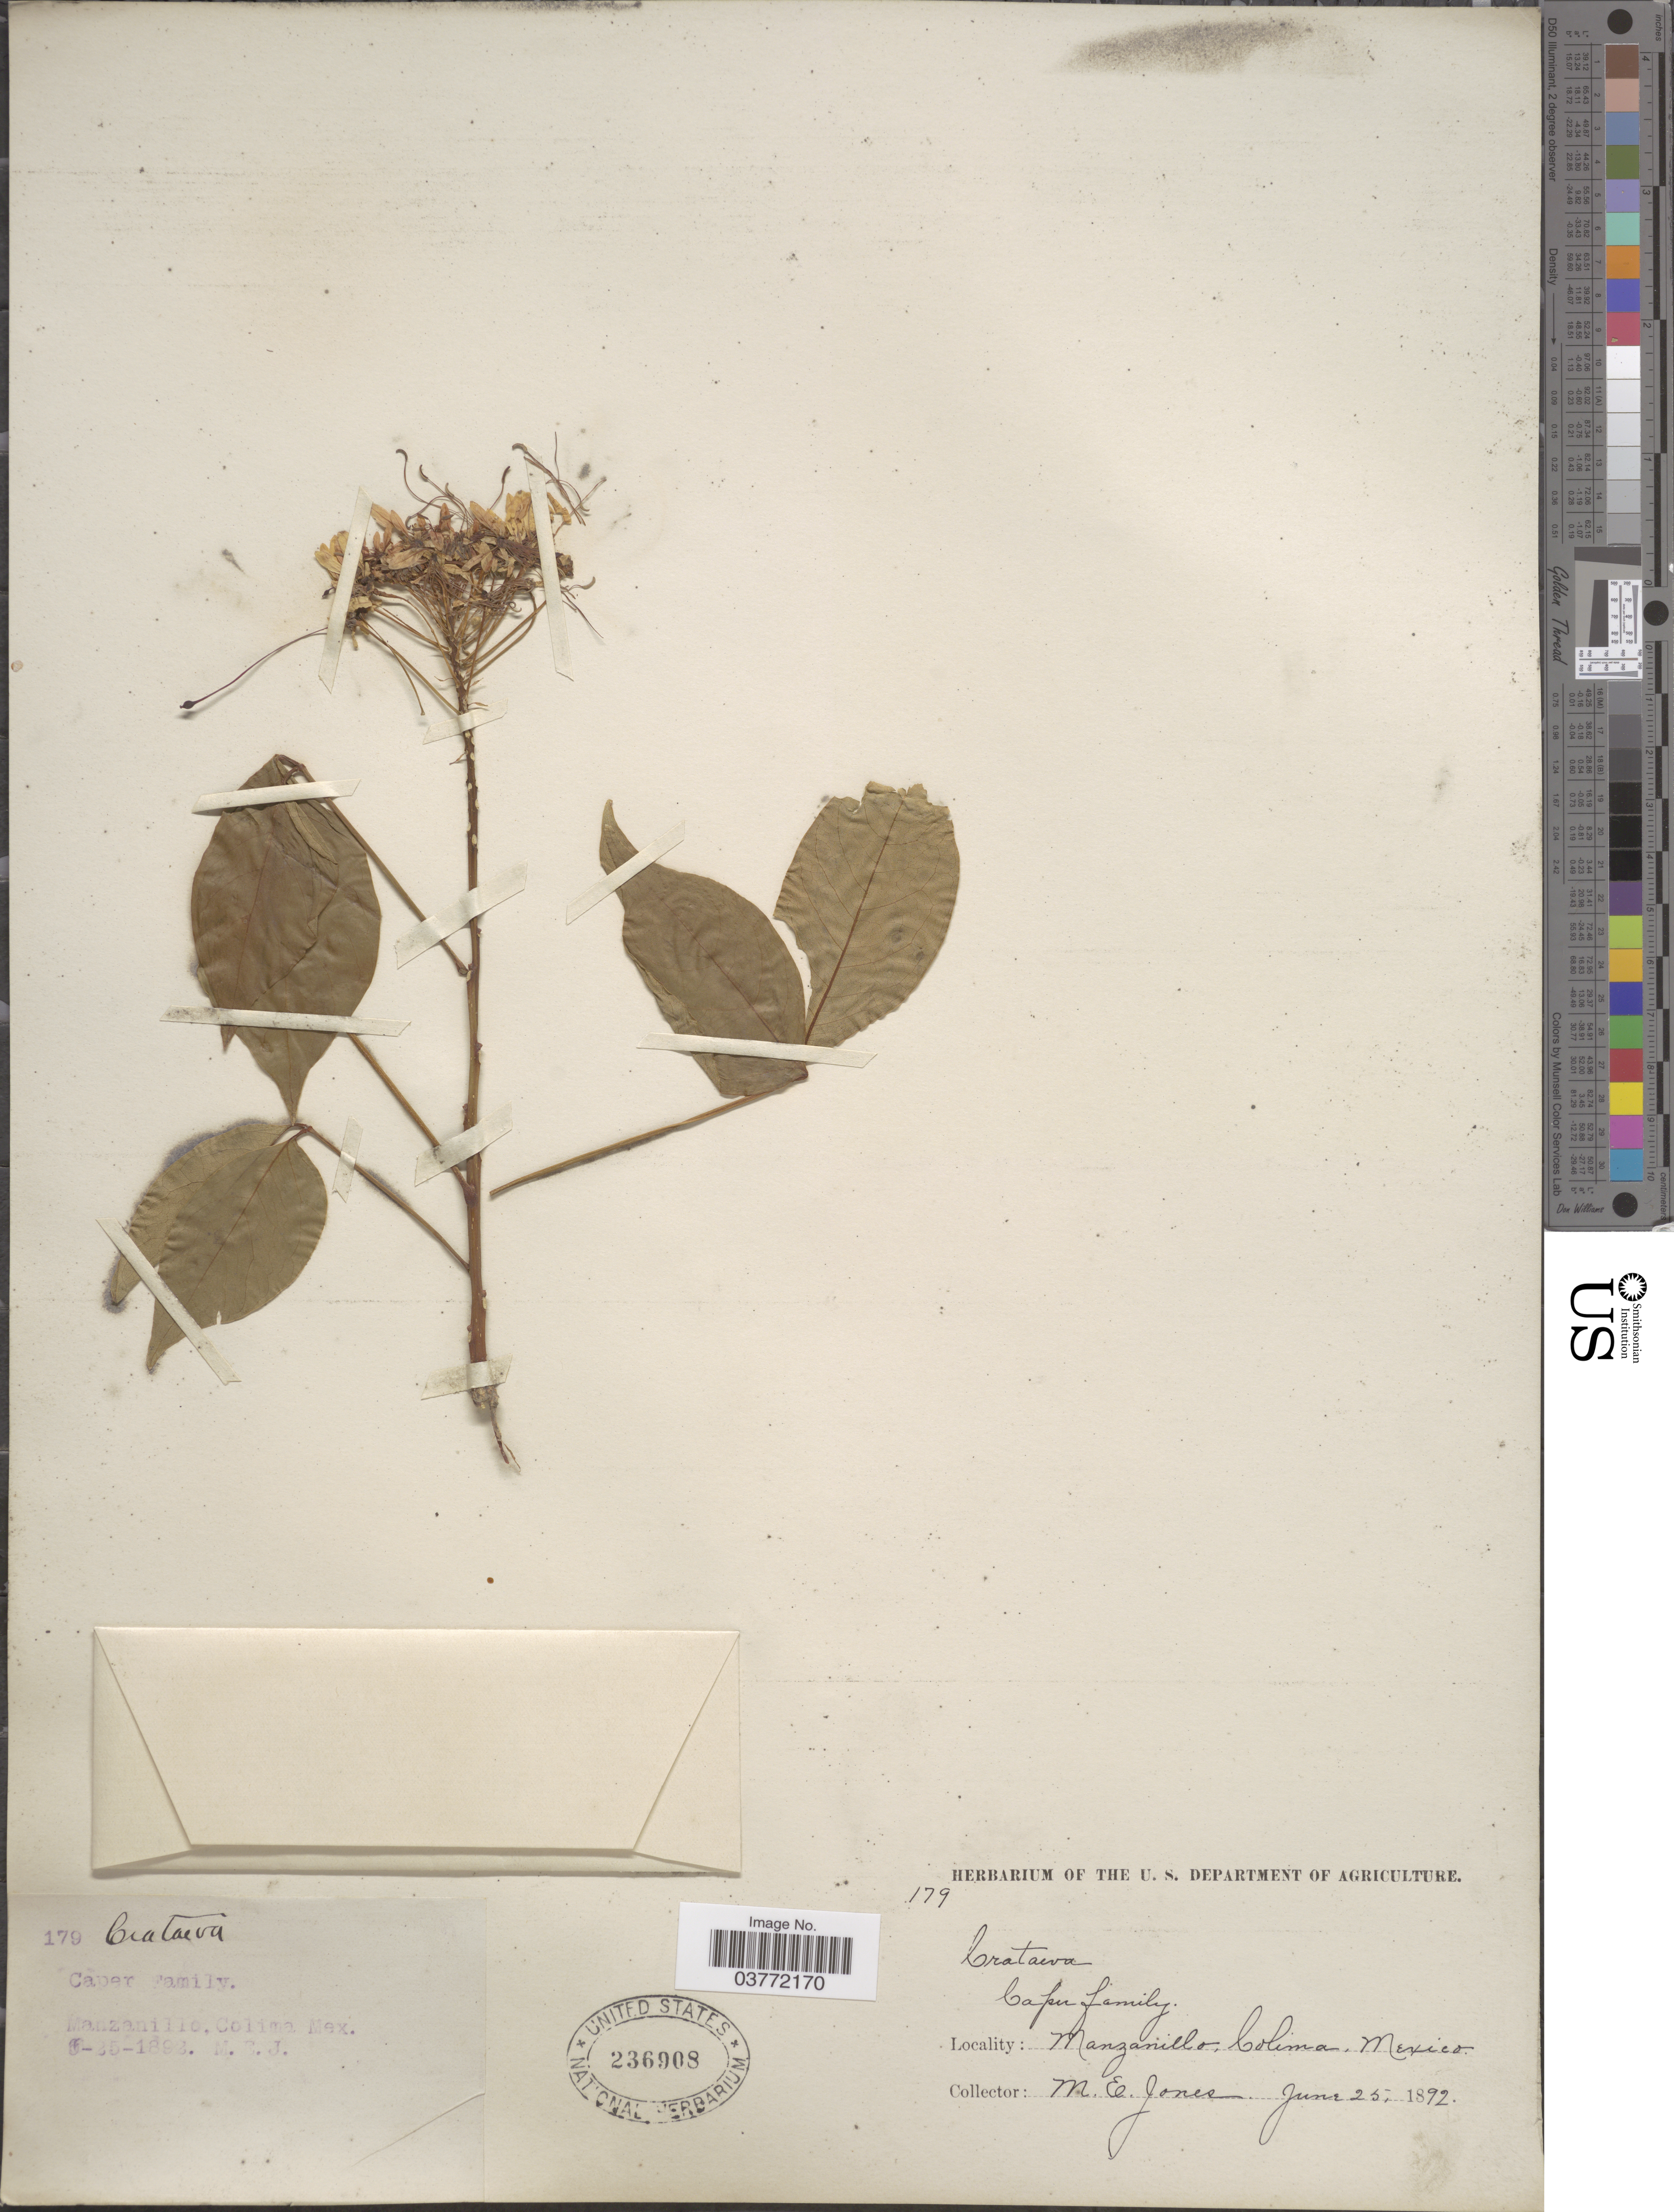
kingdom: Plantae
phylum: Tracheophyta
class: Magnoliopsida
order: Brassicales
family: Capparaceae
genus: Crateva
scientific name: Crateva tapia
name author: L.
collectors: M. E. Jones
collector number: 179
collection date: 1892-06-25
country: Mexico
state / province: Colima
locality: Manzanillo.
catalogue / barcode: US 236908